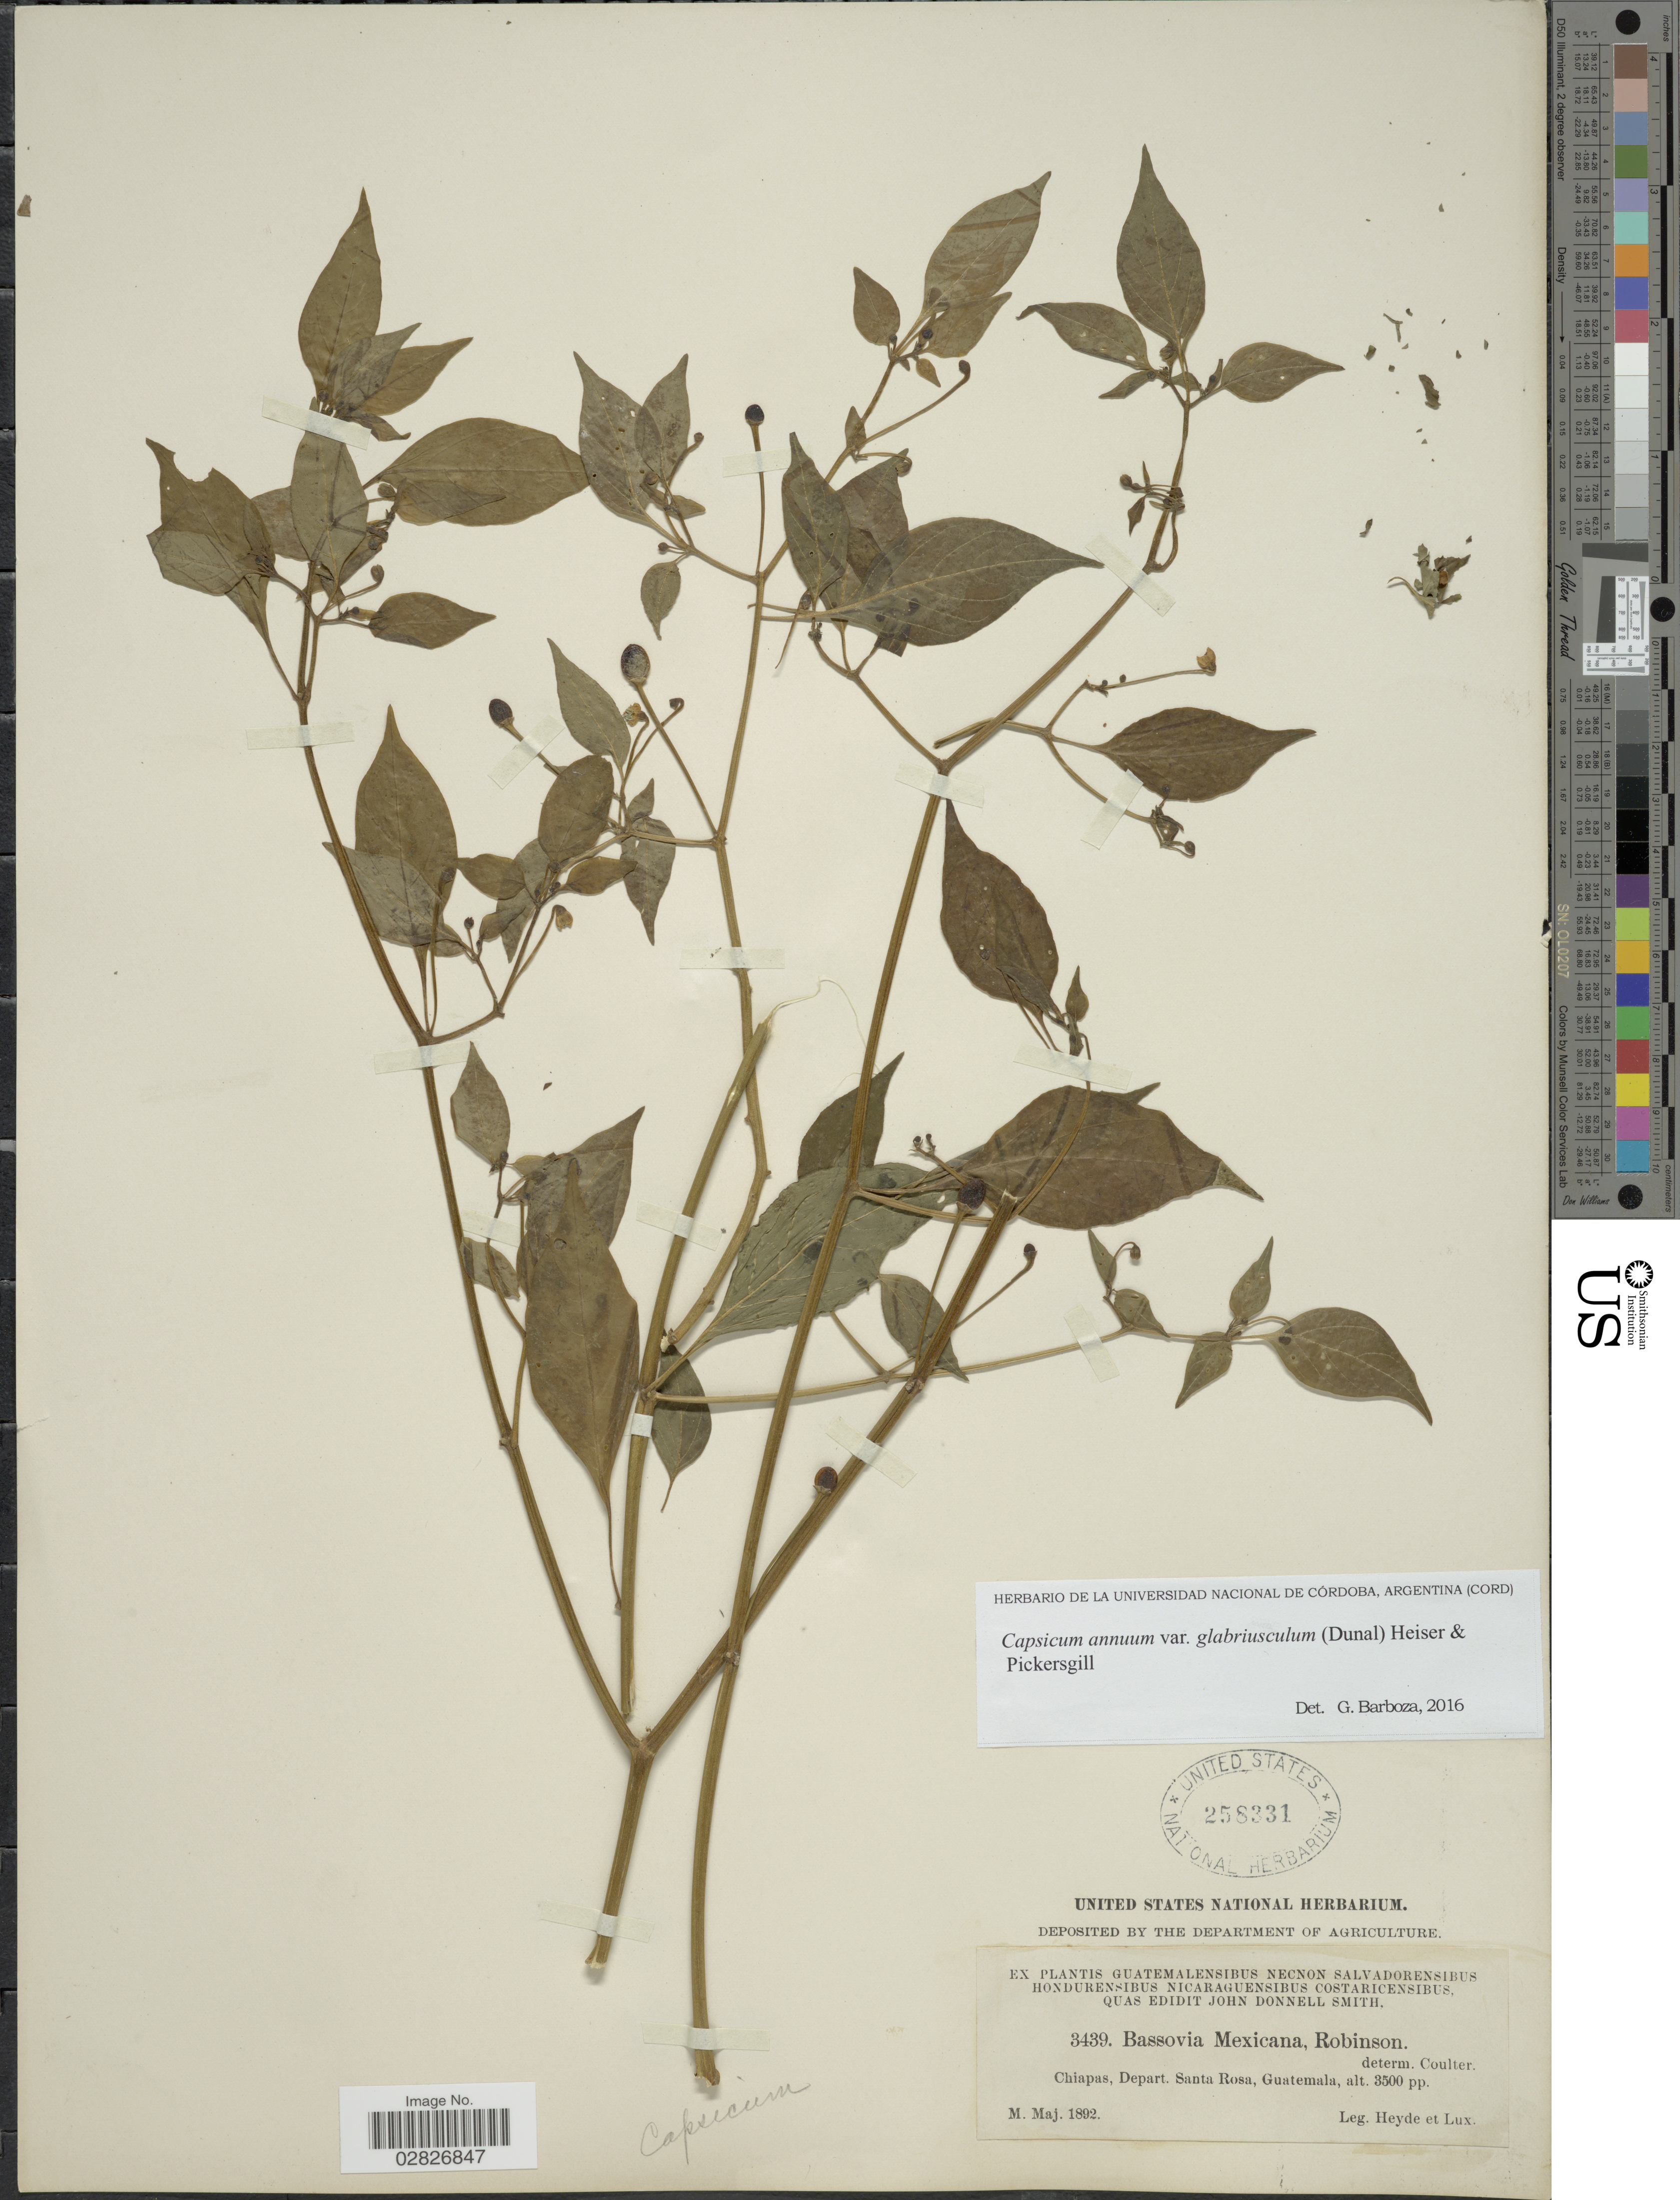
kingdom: Plantae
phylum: Tracheophyta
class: Magnoliopsida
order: Solanales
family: Solanaceae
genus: Capsicum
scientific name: Capsicum annuum var. glabriusculum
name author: (Dunal) Heiser & Pickersgill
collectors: Heyde & Lux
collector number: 3439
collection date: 1892-05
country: Guatemala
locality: Chiapas, Depart. Santa Rosa.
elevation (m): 1067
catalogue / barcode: US 258331